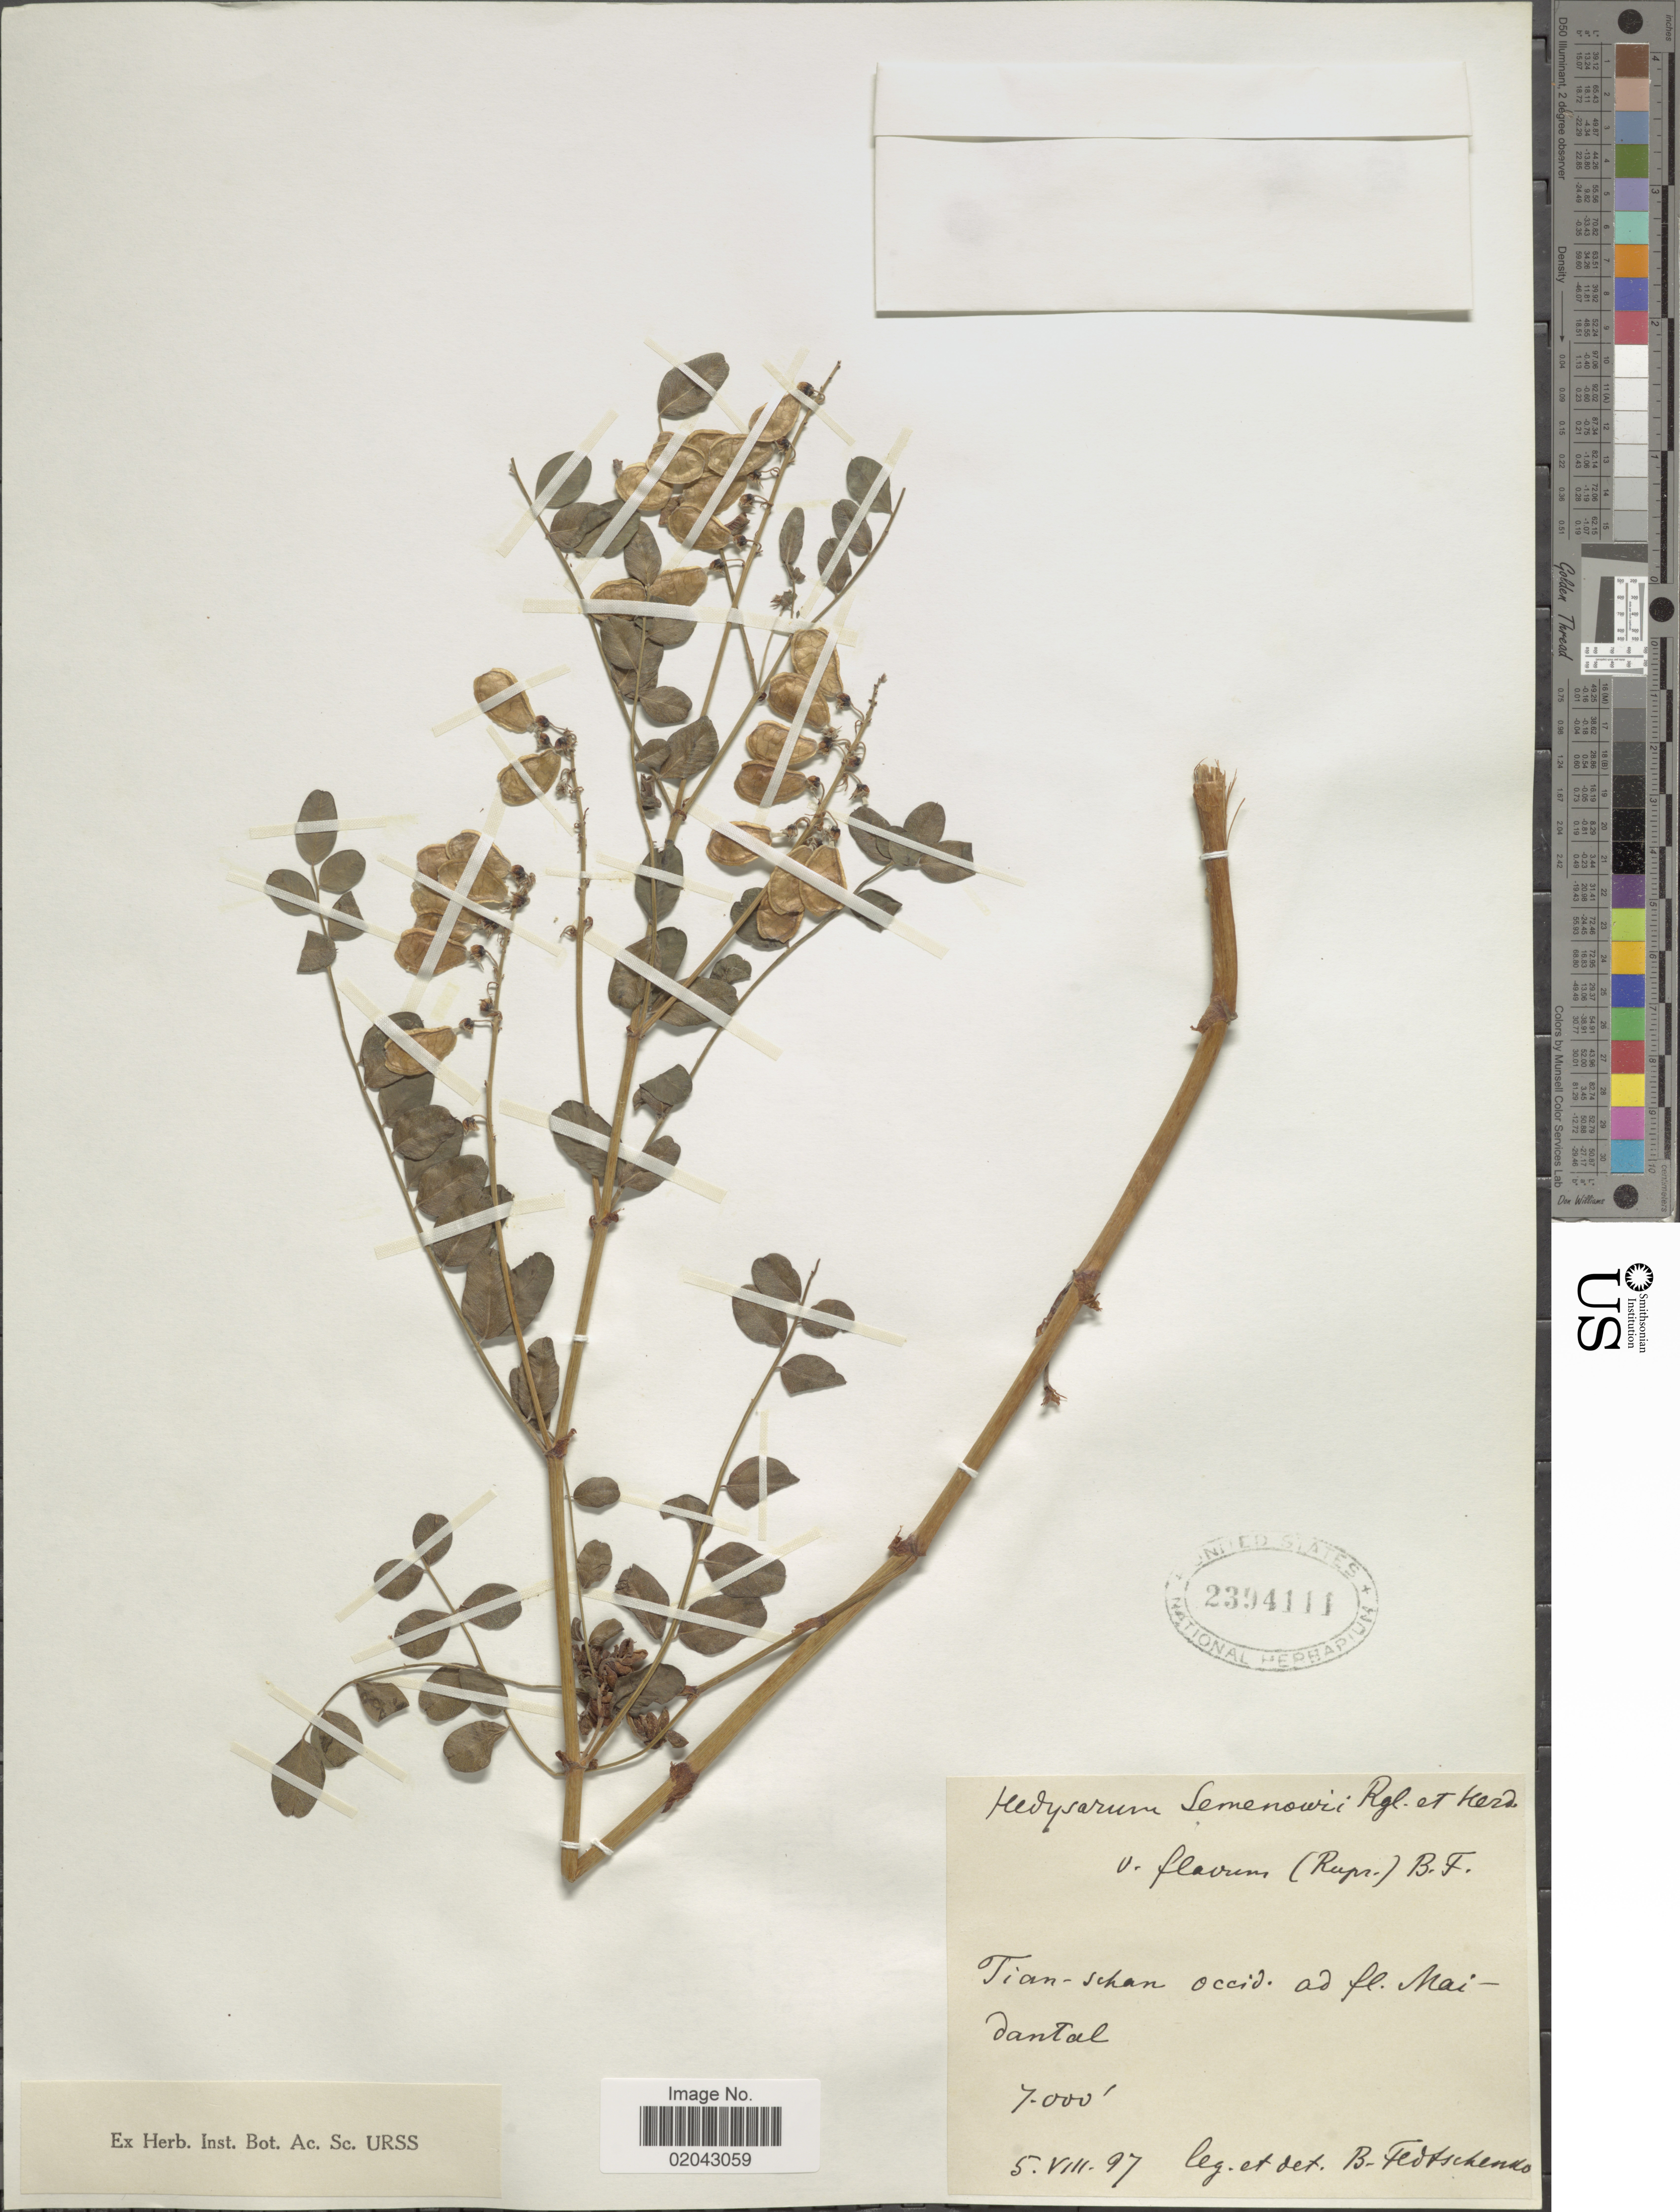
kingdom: Plantae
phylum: Tracheophyta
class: Magnoliopsida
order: Fabales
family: Fabaceae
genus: Hedysarum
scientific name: Hedysarum semenovii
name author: Regel & Herder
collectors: B. Fedtschenko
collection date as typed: Transcribed d/m/y: 5/8/97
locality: Tian-schan occid ad fl Mai-dantal [interpreted]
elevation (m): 2134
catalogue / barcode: US 2394111